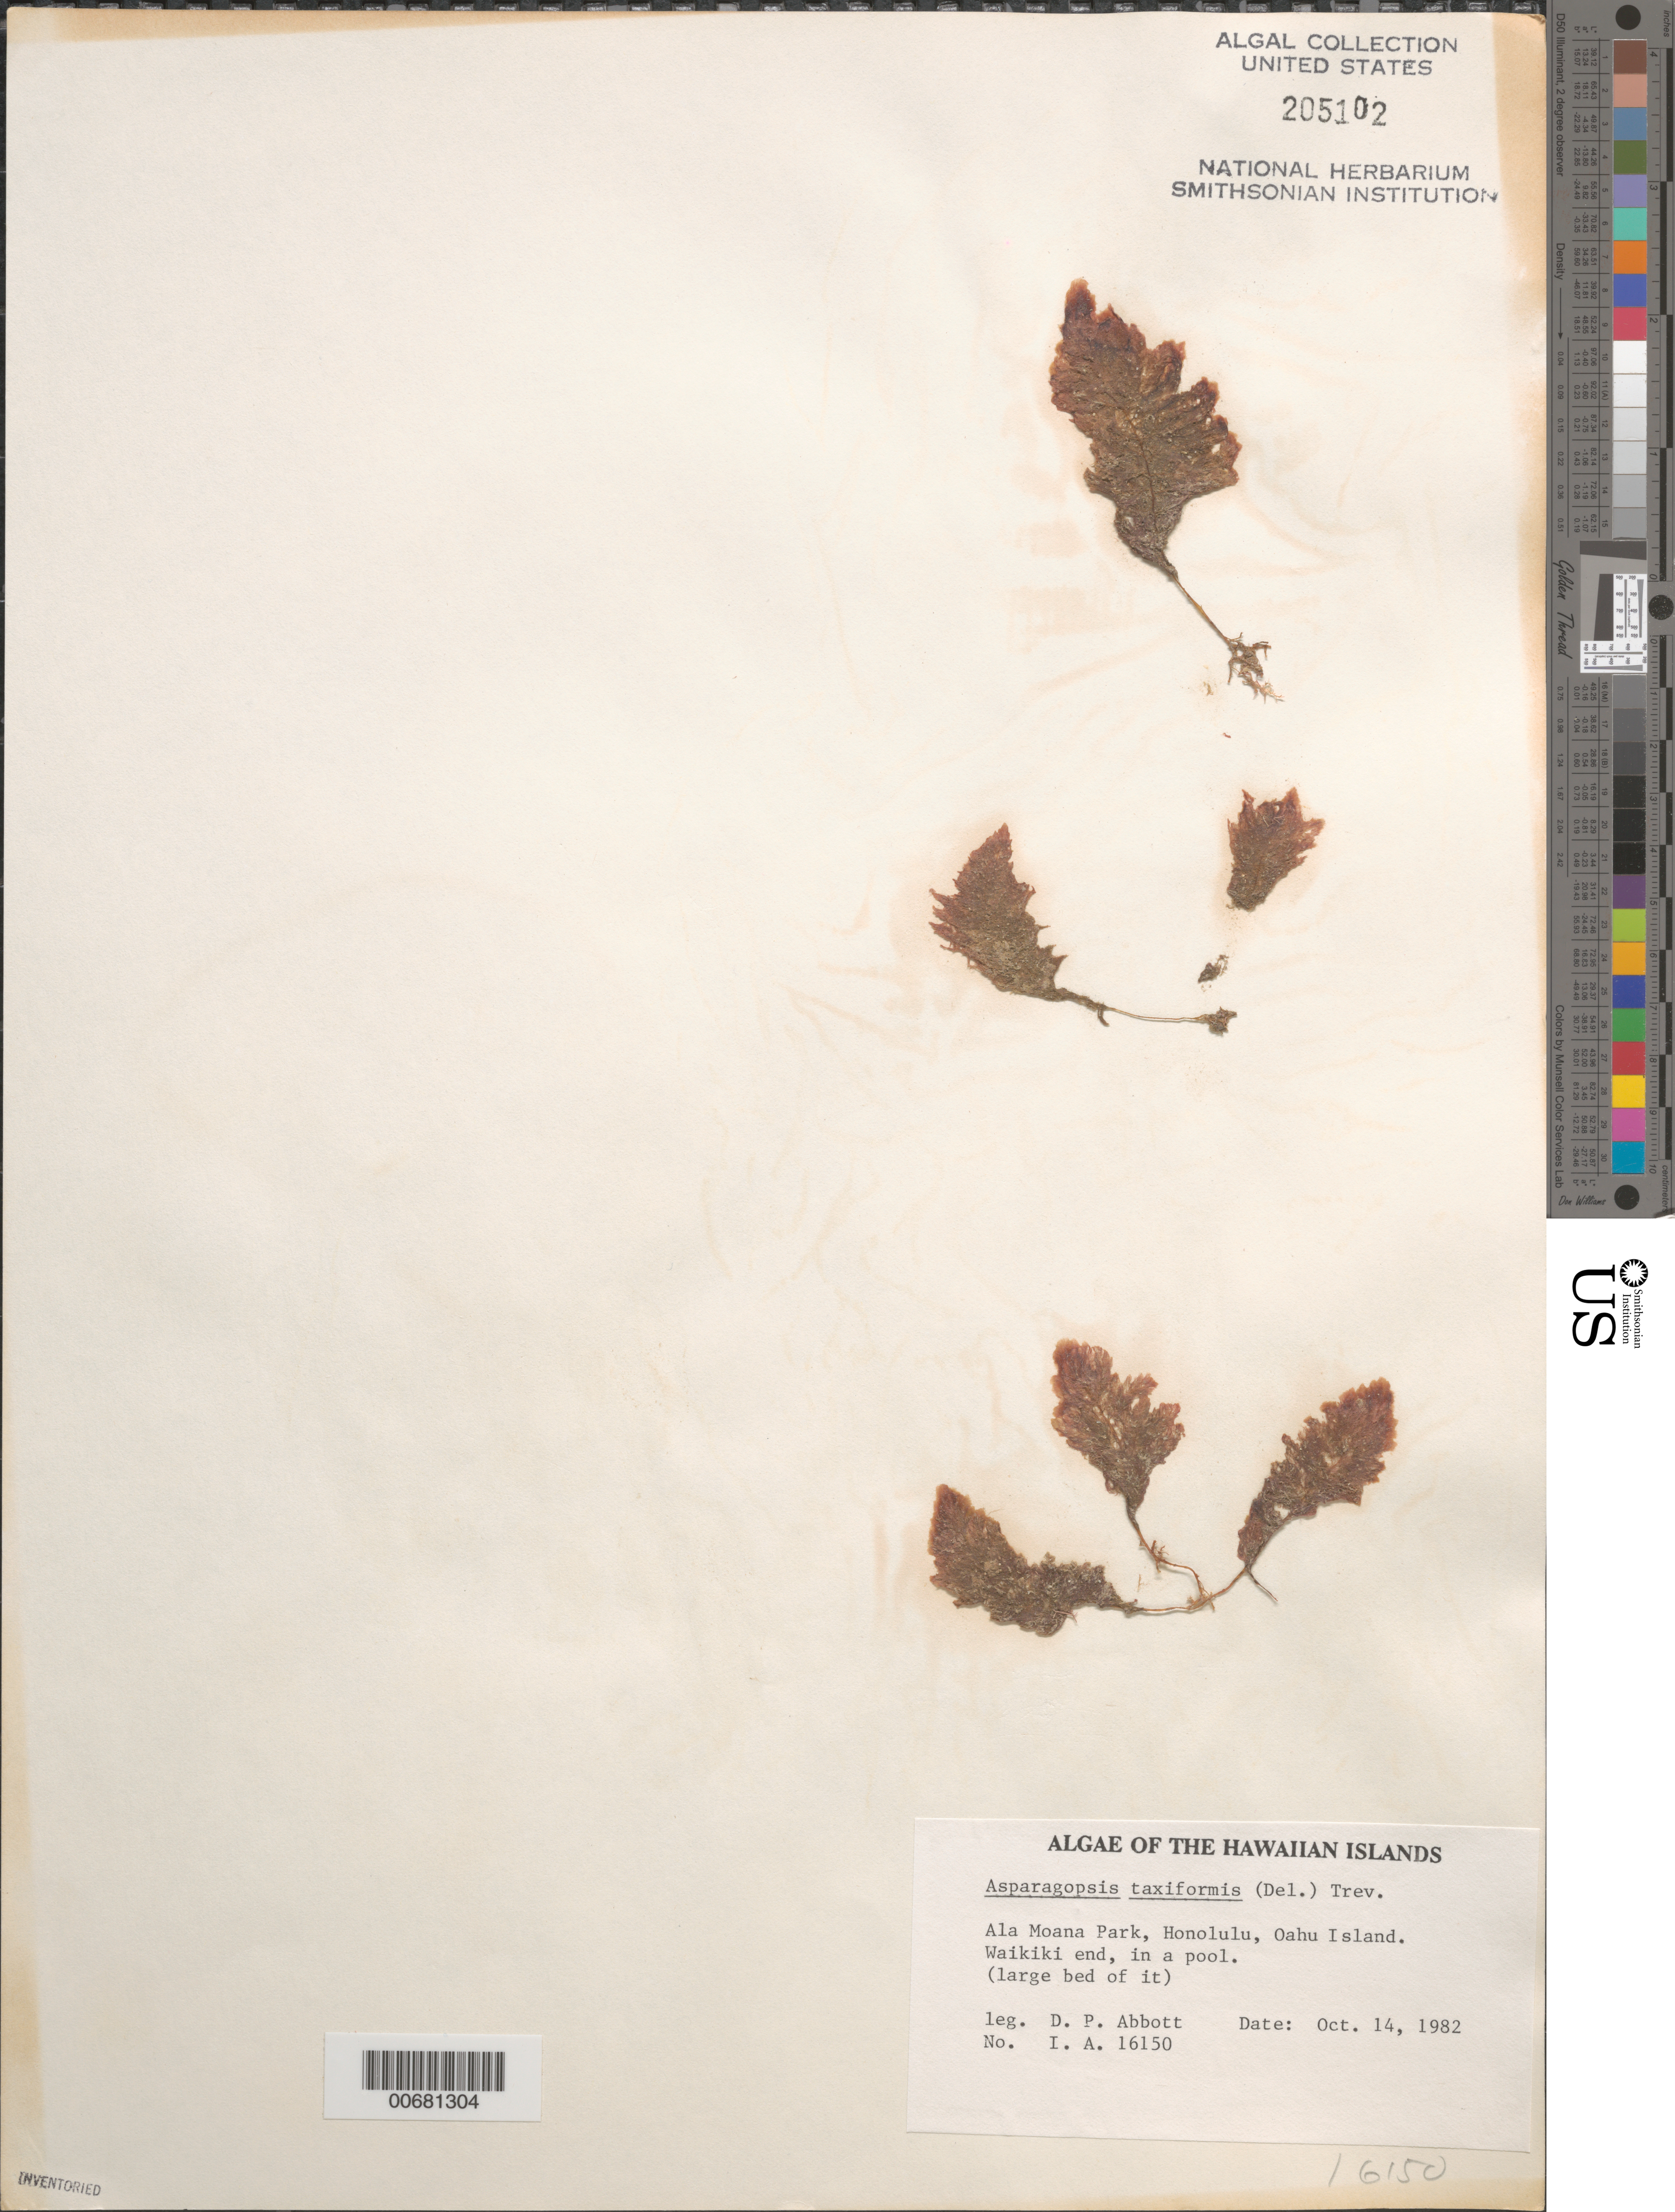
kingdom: Plantae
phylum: Rhodophyta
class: Florideophyceae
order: Bonnemaisoniales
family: Bonnemaisoniaceae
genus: Asparagopsis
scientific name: Asparagopsis taxiformis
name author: (Delile) Trevis.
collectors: D. P. Abbott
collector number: IAA 16150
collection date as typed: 14 Oct 1982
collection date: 1982-10-14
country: United States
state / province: Hawaii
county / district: Honolulu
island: Oahu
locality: Ala Moana Park, Waikiki end, Honolulu (in a pool)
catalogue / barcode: US 205102